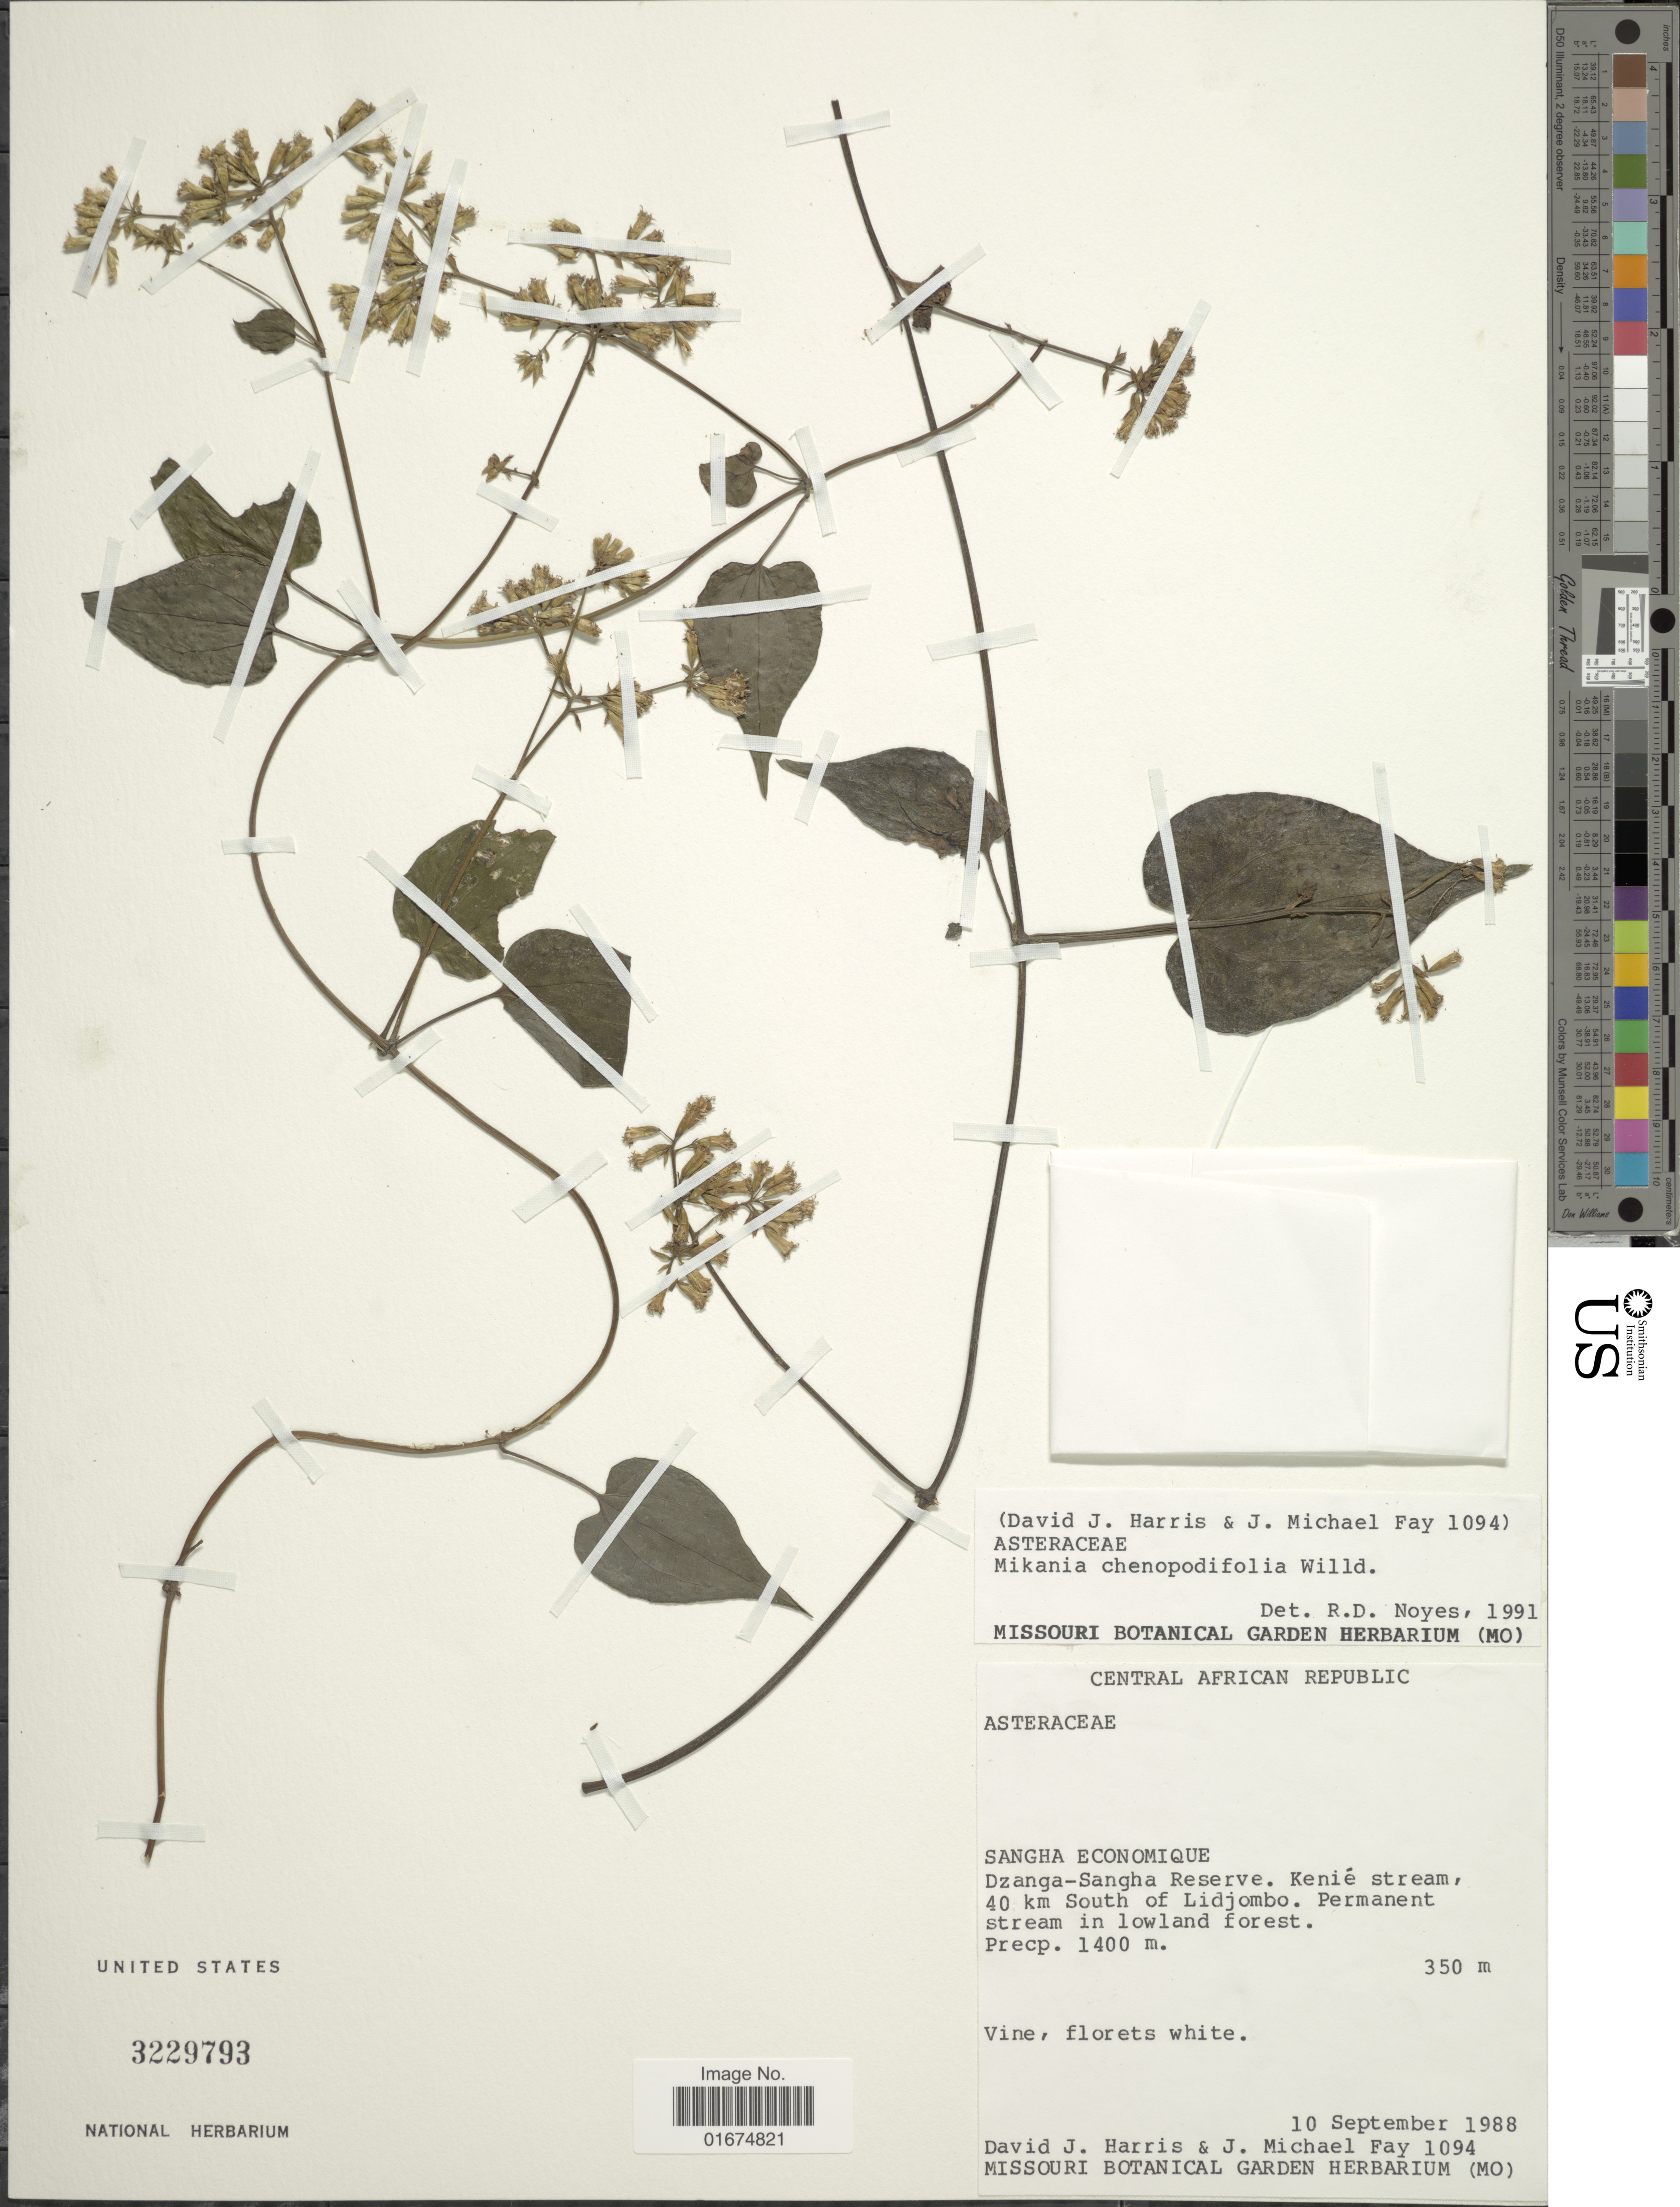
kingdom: Plantae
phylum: Tracheophyta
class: Magnoliopsida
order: Asterales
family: Asteraceae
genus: Mikania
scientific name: Mikania chenopodifolia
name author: Willd.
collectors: D. J. Harris & J. M. Fay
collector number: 1094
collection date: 1988-09-10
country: Congo, Republic of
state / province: Sangha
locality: Sangha Economique, Dzanga-Sangha Reserve. Kenie stream, 40 km South of Lidjombo. Permanent stream in lowland forest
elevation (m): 350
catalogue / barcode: US 3229793